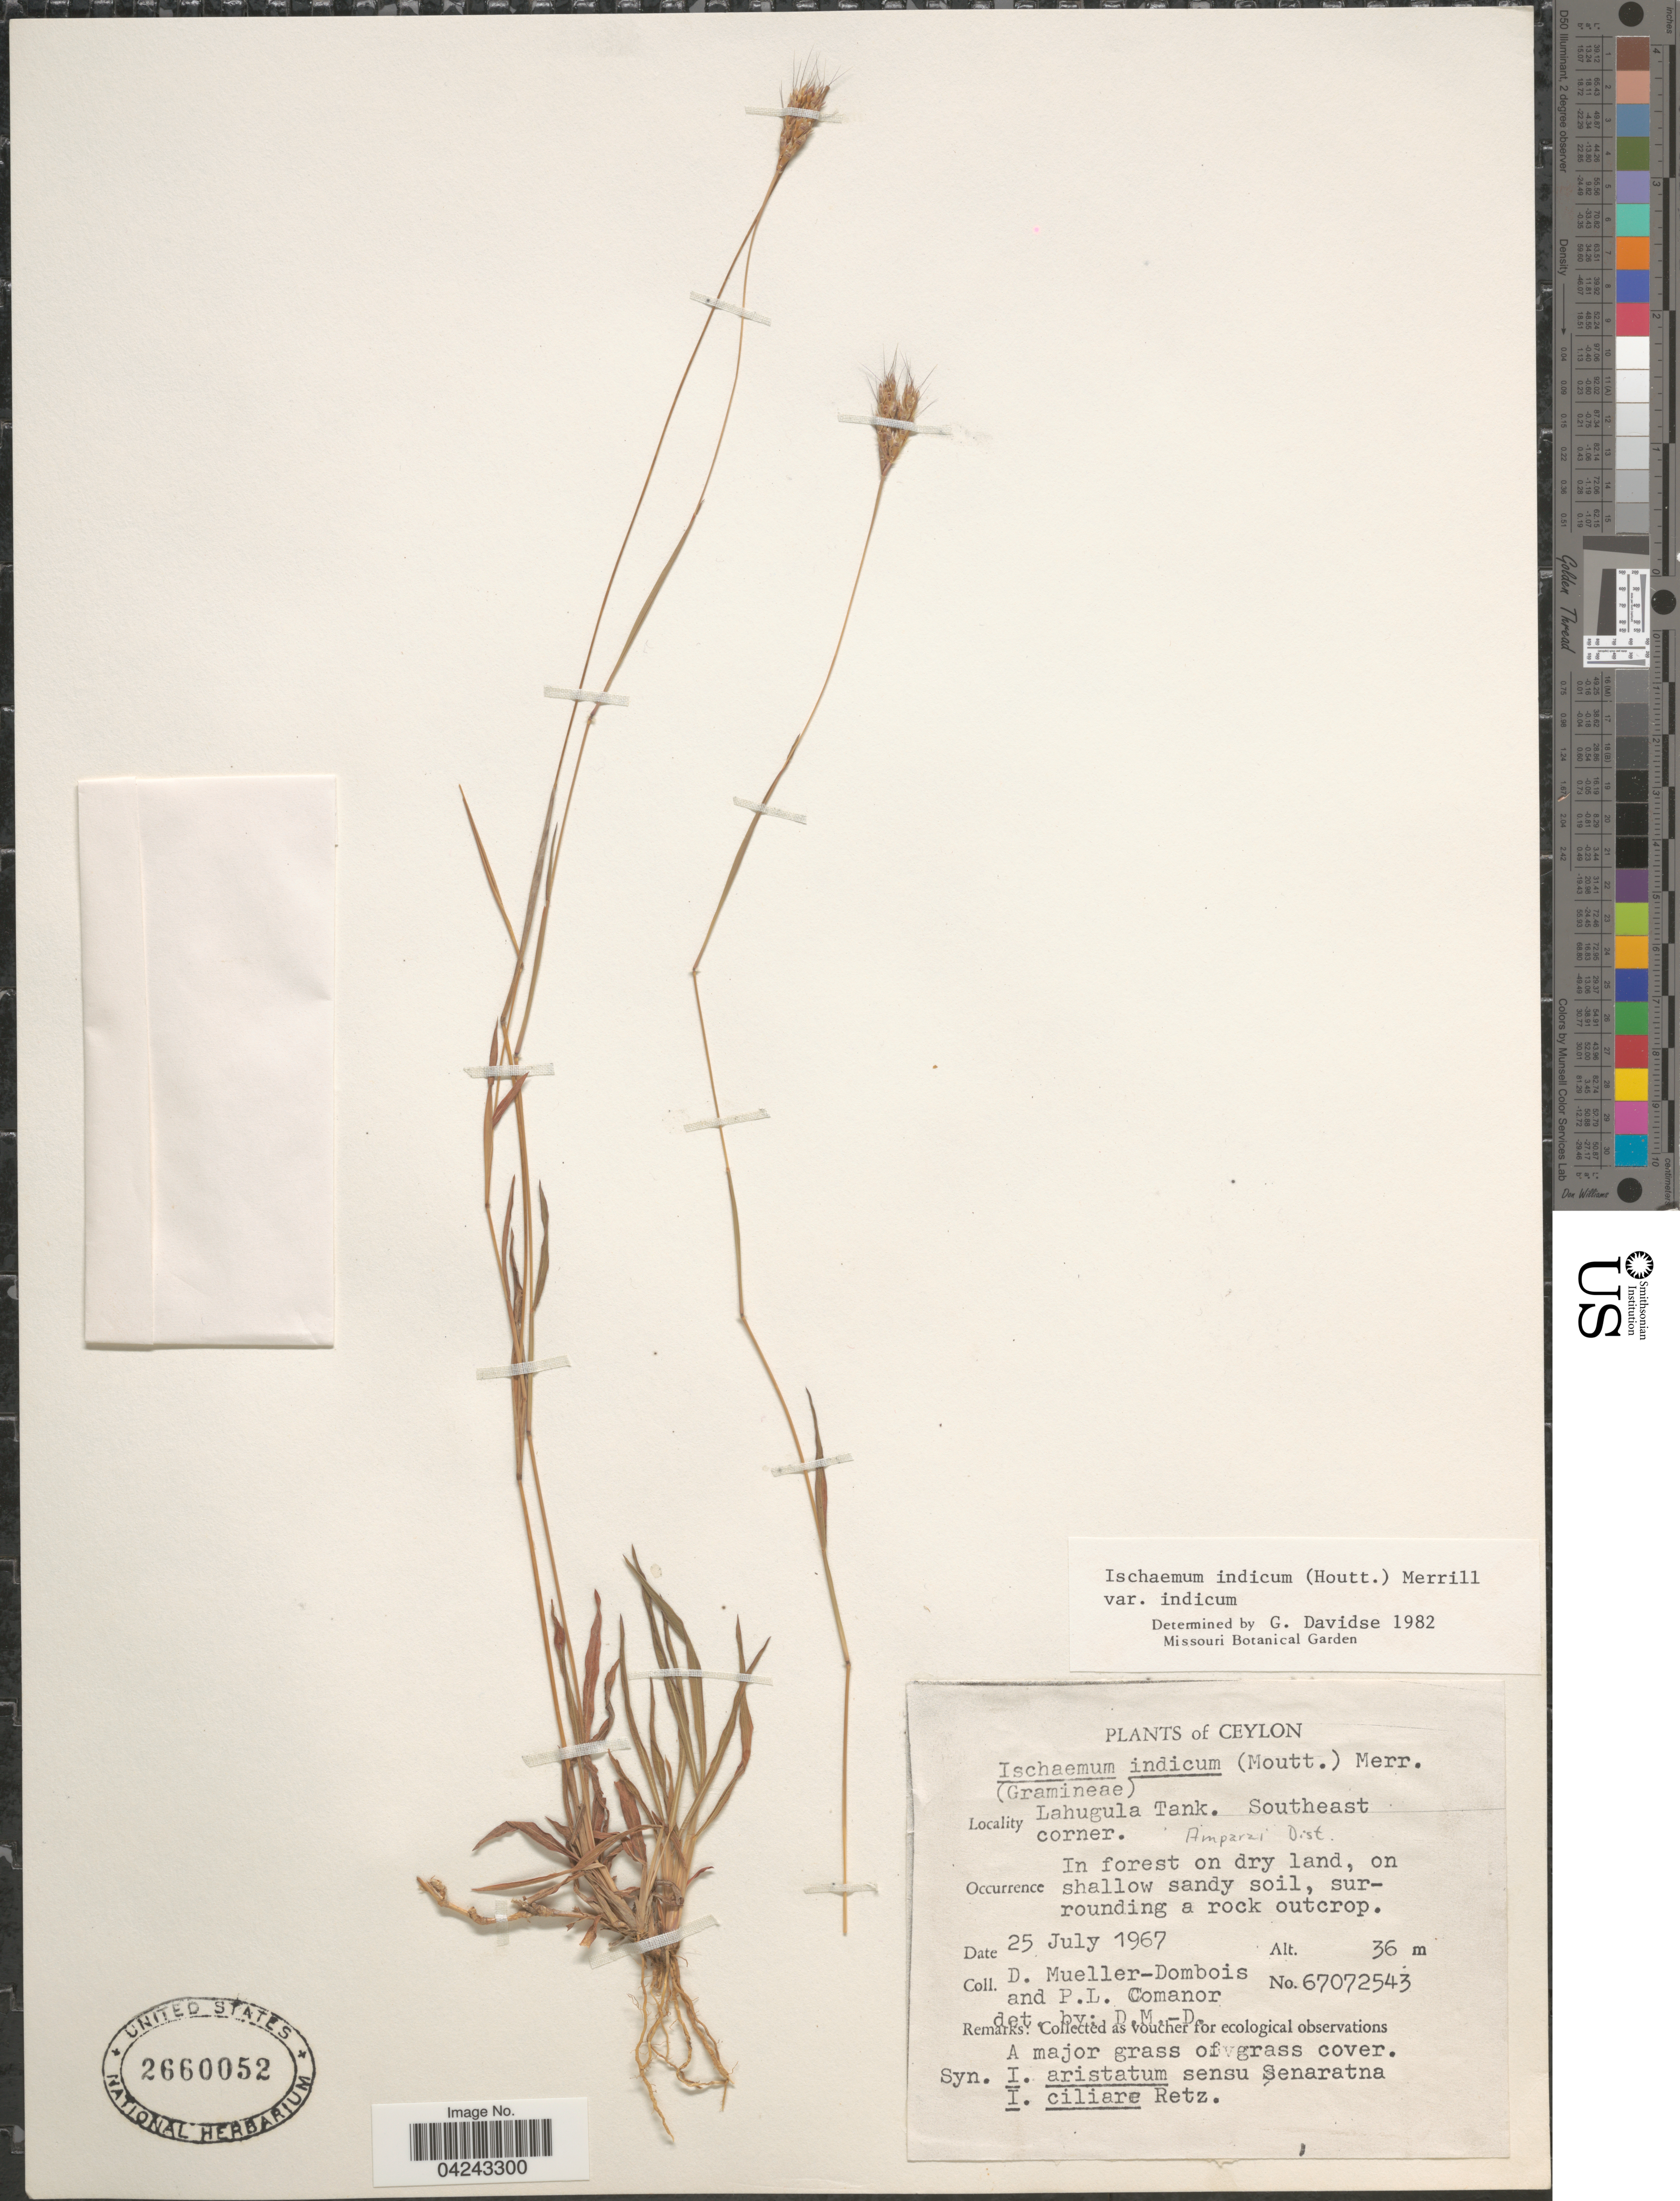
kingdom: Plantae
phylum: Tracheophyta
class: Liliopsida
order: Poales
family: Poaceae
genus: Ischaemum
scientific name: Ischaemum ciliare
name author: Retz.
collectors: D. Mueller-Dombois & P. Comanor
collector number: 67072543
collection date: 1967-07-25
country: Sri Lanka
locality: Ceylon. Lahugula Tank. Southeast corner. Amparai Dist.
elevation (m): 36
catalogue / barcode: US 2660052